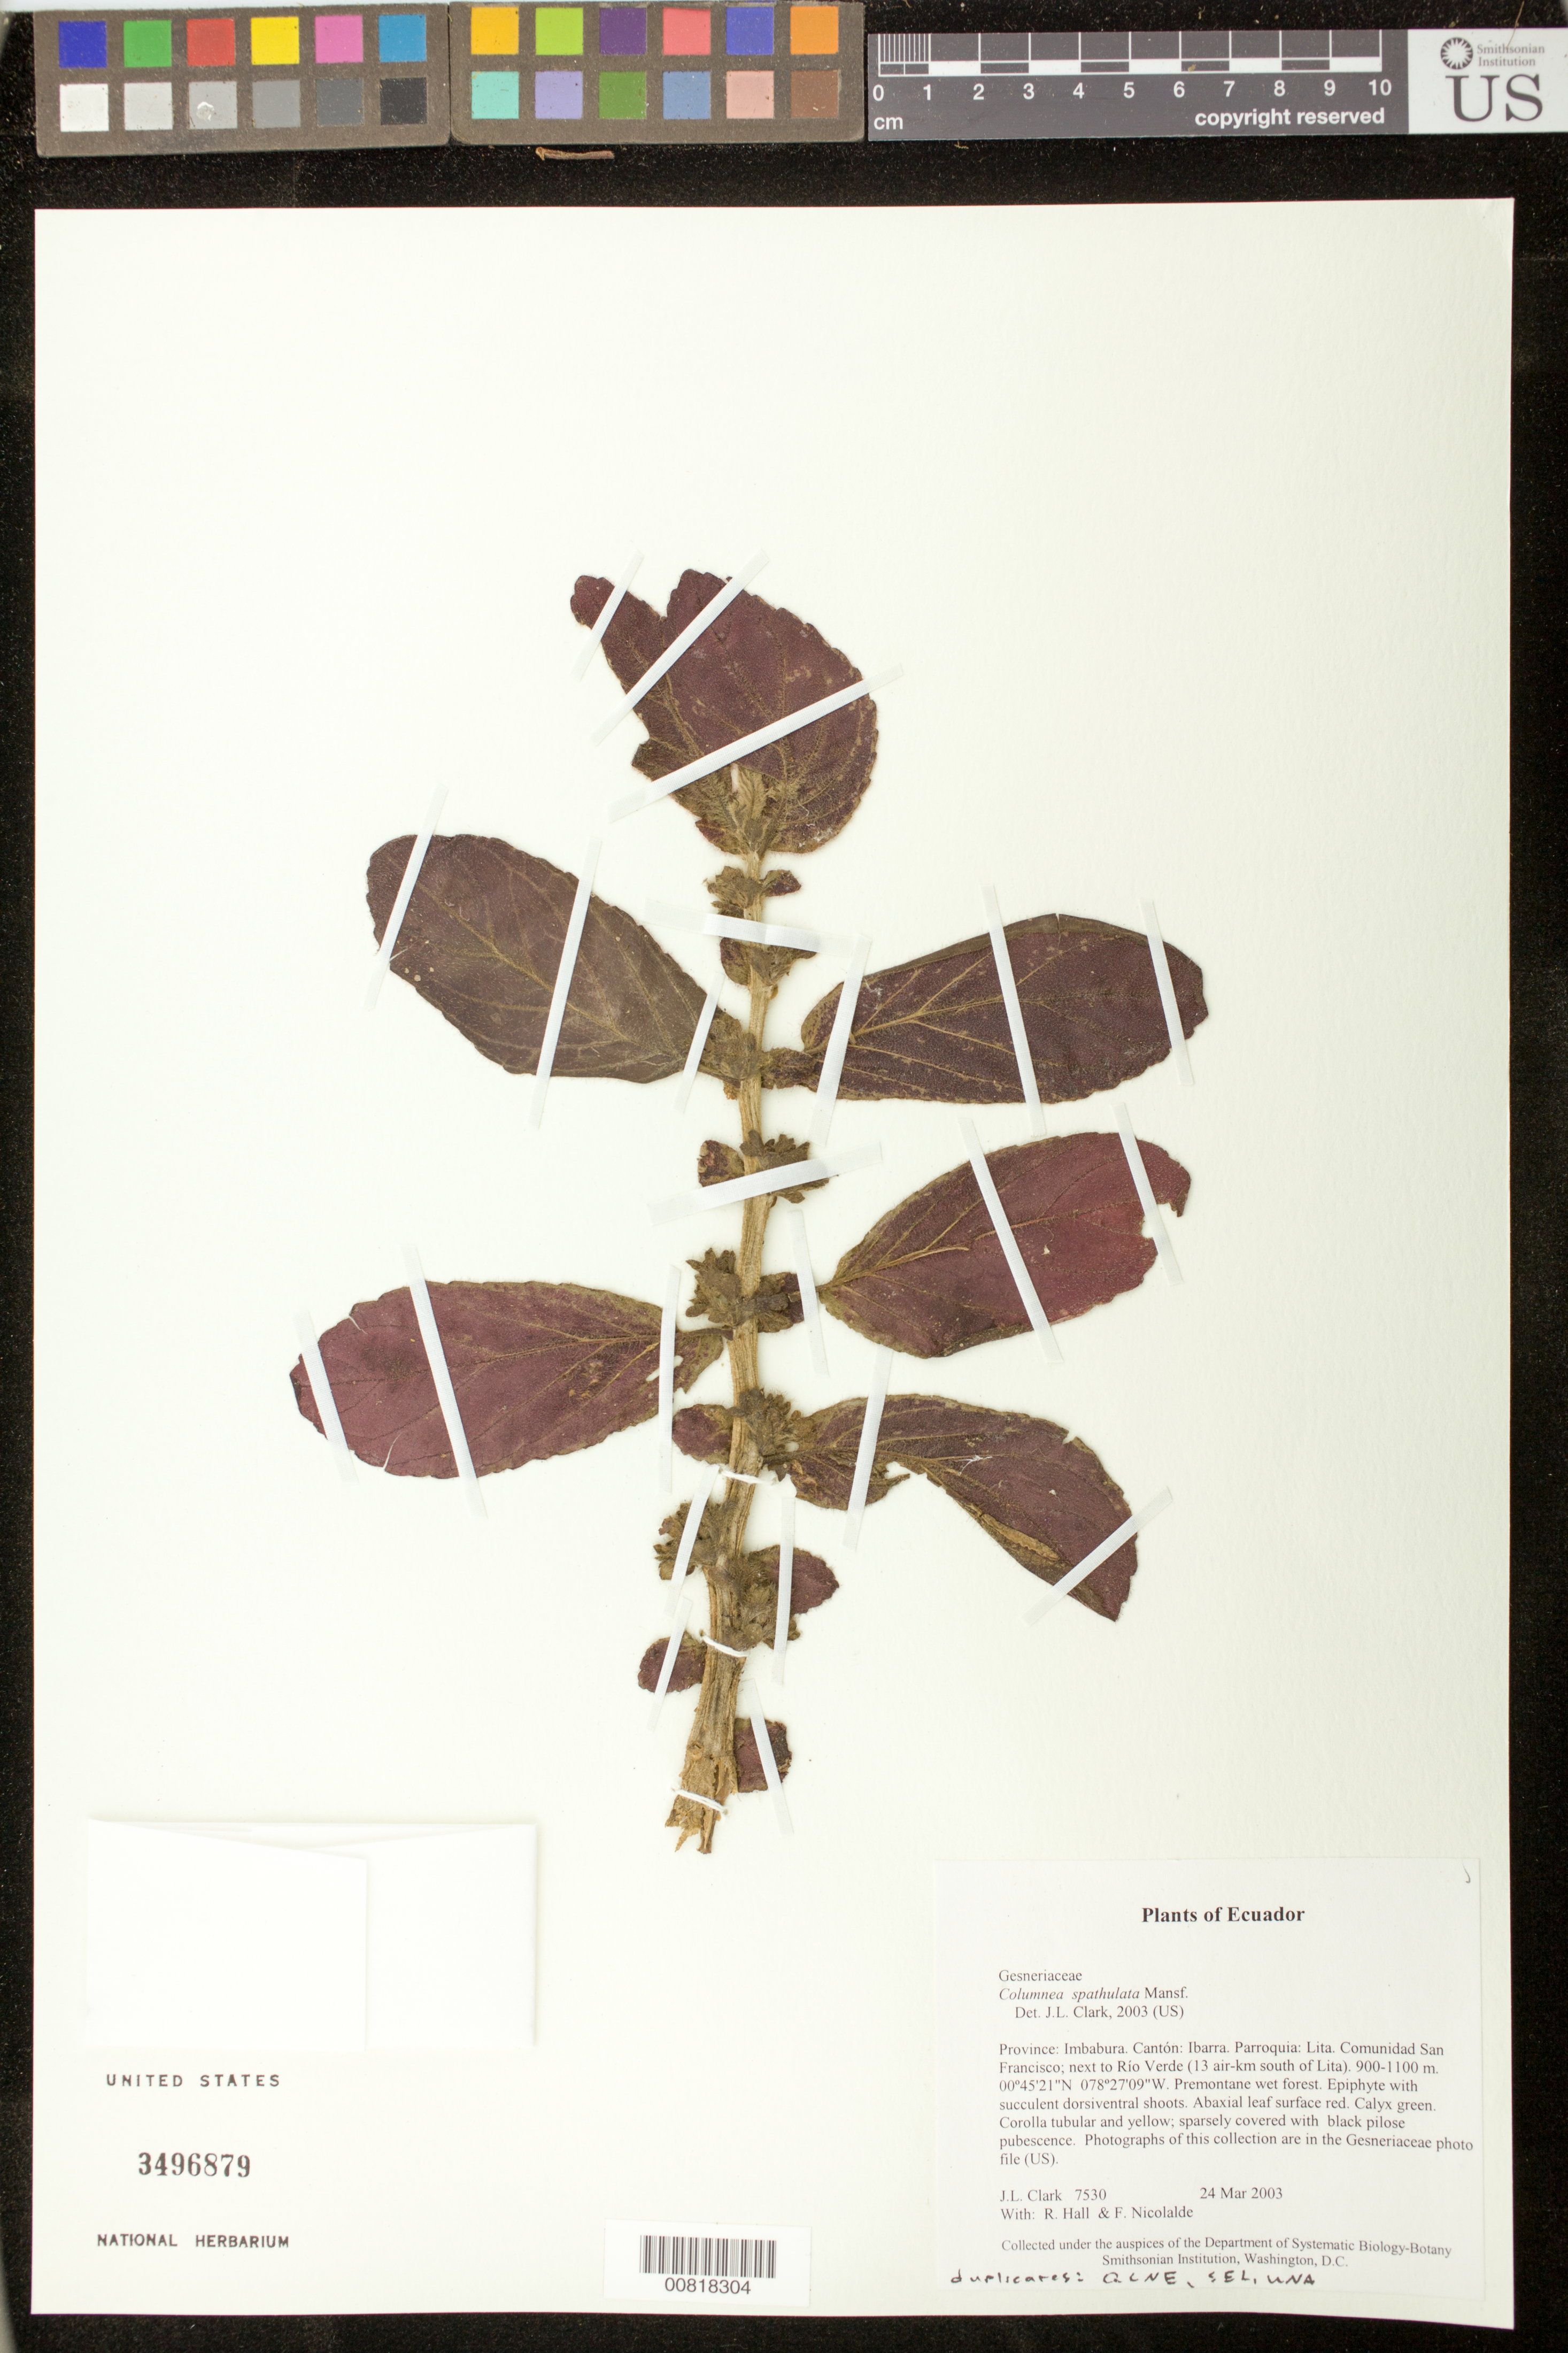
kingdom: Plantae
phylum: Tracheophyta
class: Magnoliopsida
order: Lamiales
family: Gesneriaceae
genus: Columnea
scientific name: Columnea spathulata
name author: Mansf.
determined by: Clark, J. L., (SEL), The Marie Selby Botanical Garden (UNITED STATES)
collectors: J. L. Clark, R. Hall & F. Nicolalde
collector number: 7530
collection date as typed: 24 Mar 2003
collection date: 2003-03-24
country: Ecuador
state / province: Imbabura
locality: Ibarra. Parroquia: Lita. Comunidad San Francisco; next to Río Verde (13 air-km south of Lita).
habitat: Premontane wet forest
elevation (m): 900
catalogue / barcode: US 3496879